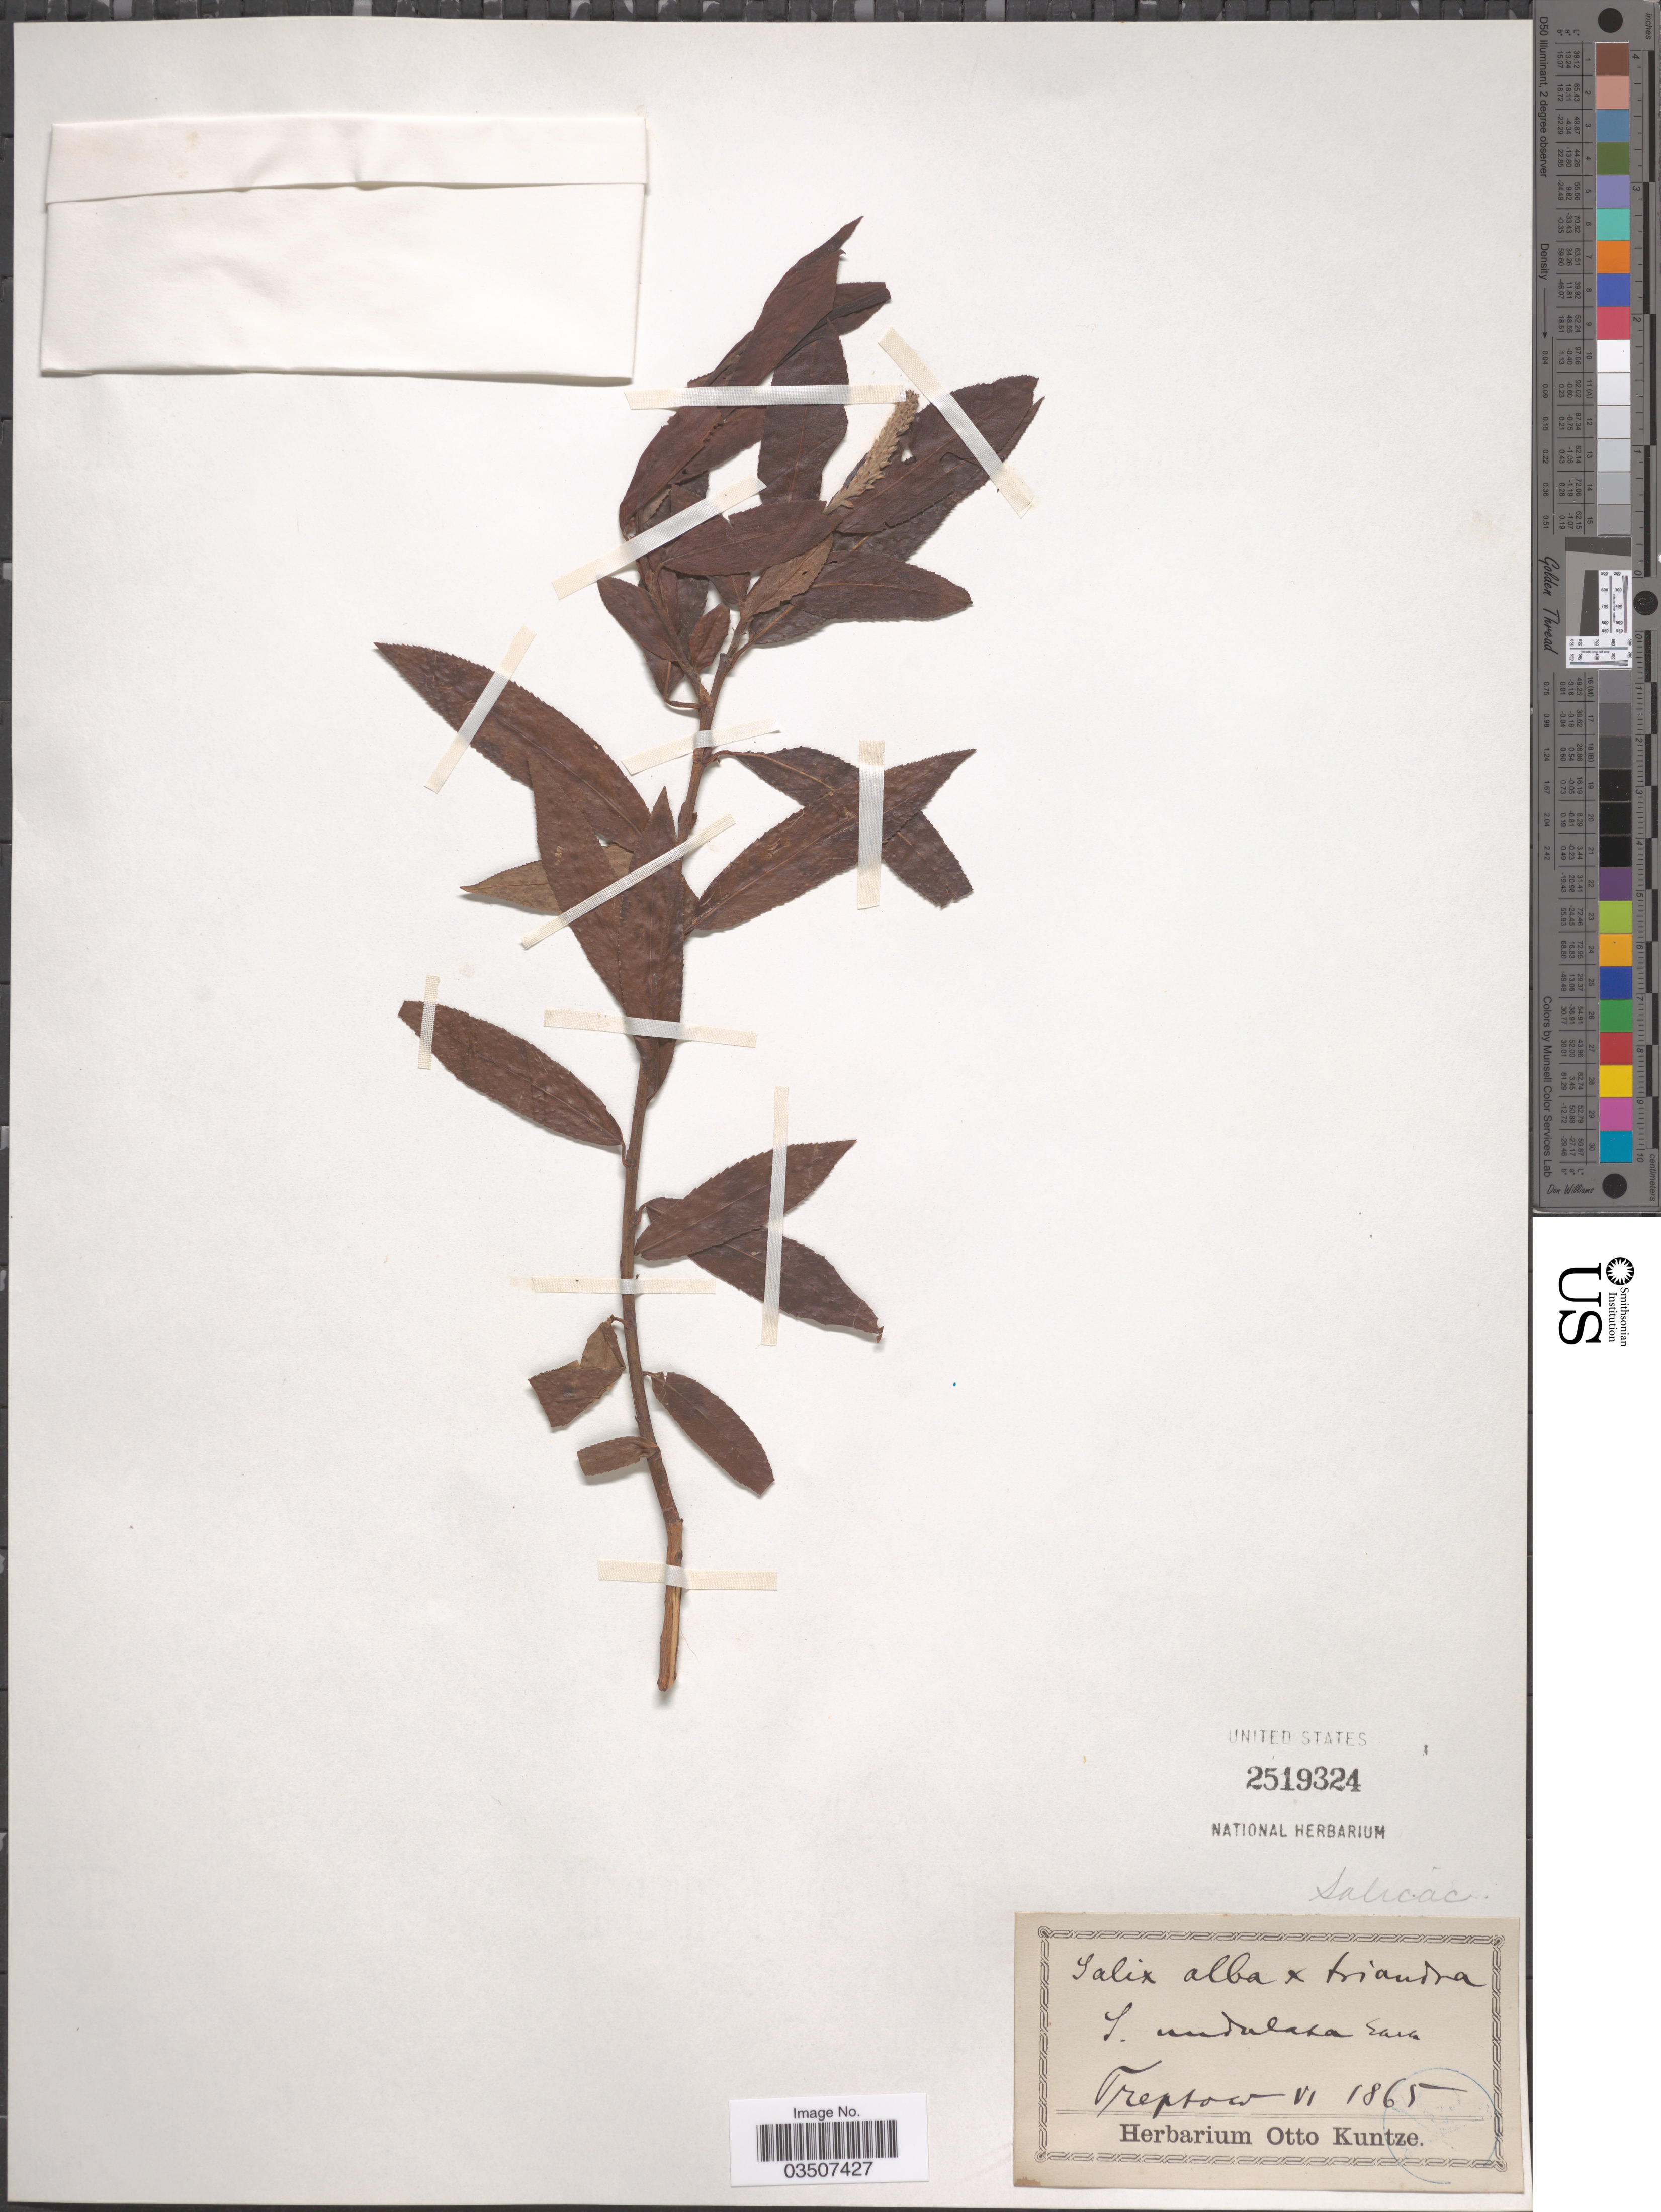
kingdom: Plantae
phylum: Tracheophyta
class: Magnoliopsida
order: Malpighiales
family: Salicaceae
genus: Salix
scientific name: Salix triandra x S. alba L.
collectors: ex herb. Otto Kuntze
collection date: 1865-06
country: Germany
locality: Treptow.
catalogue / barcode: US 2519324